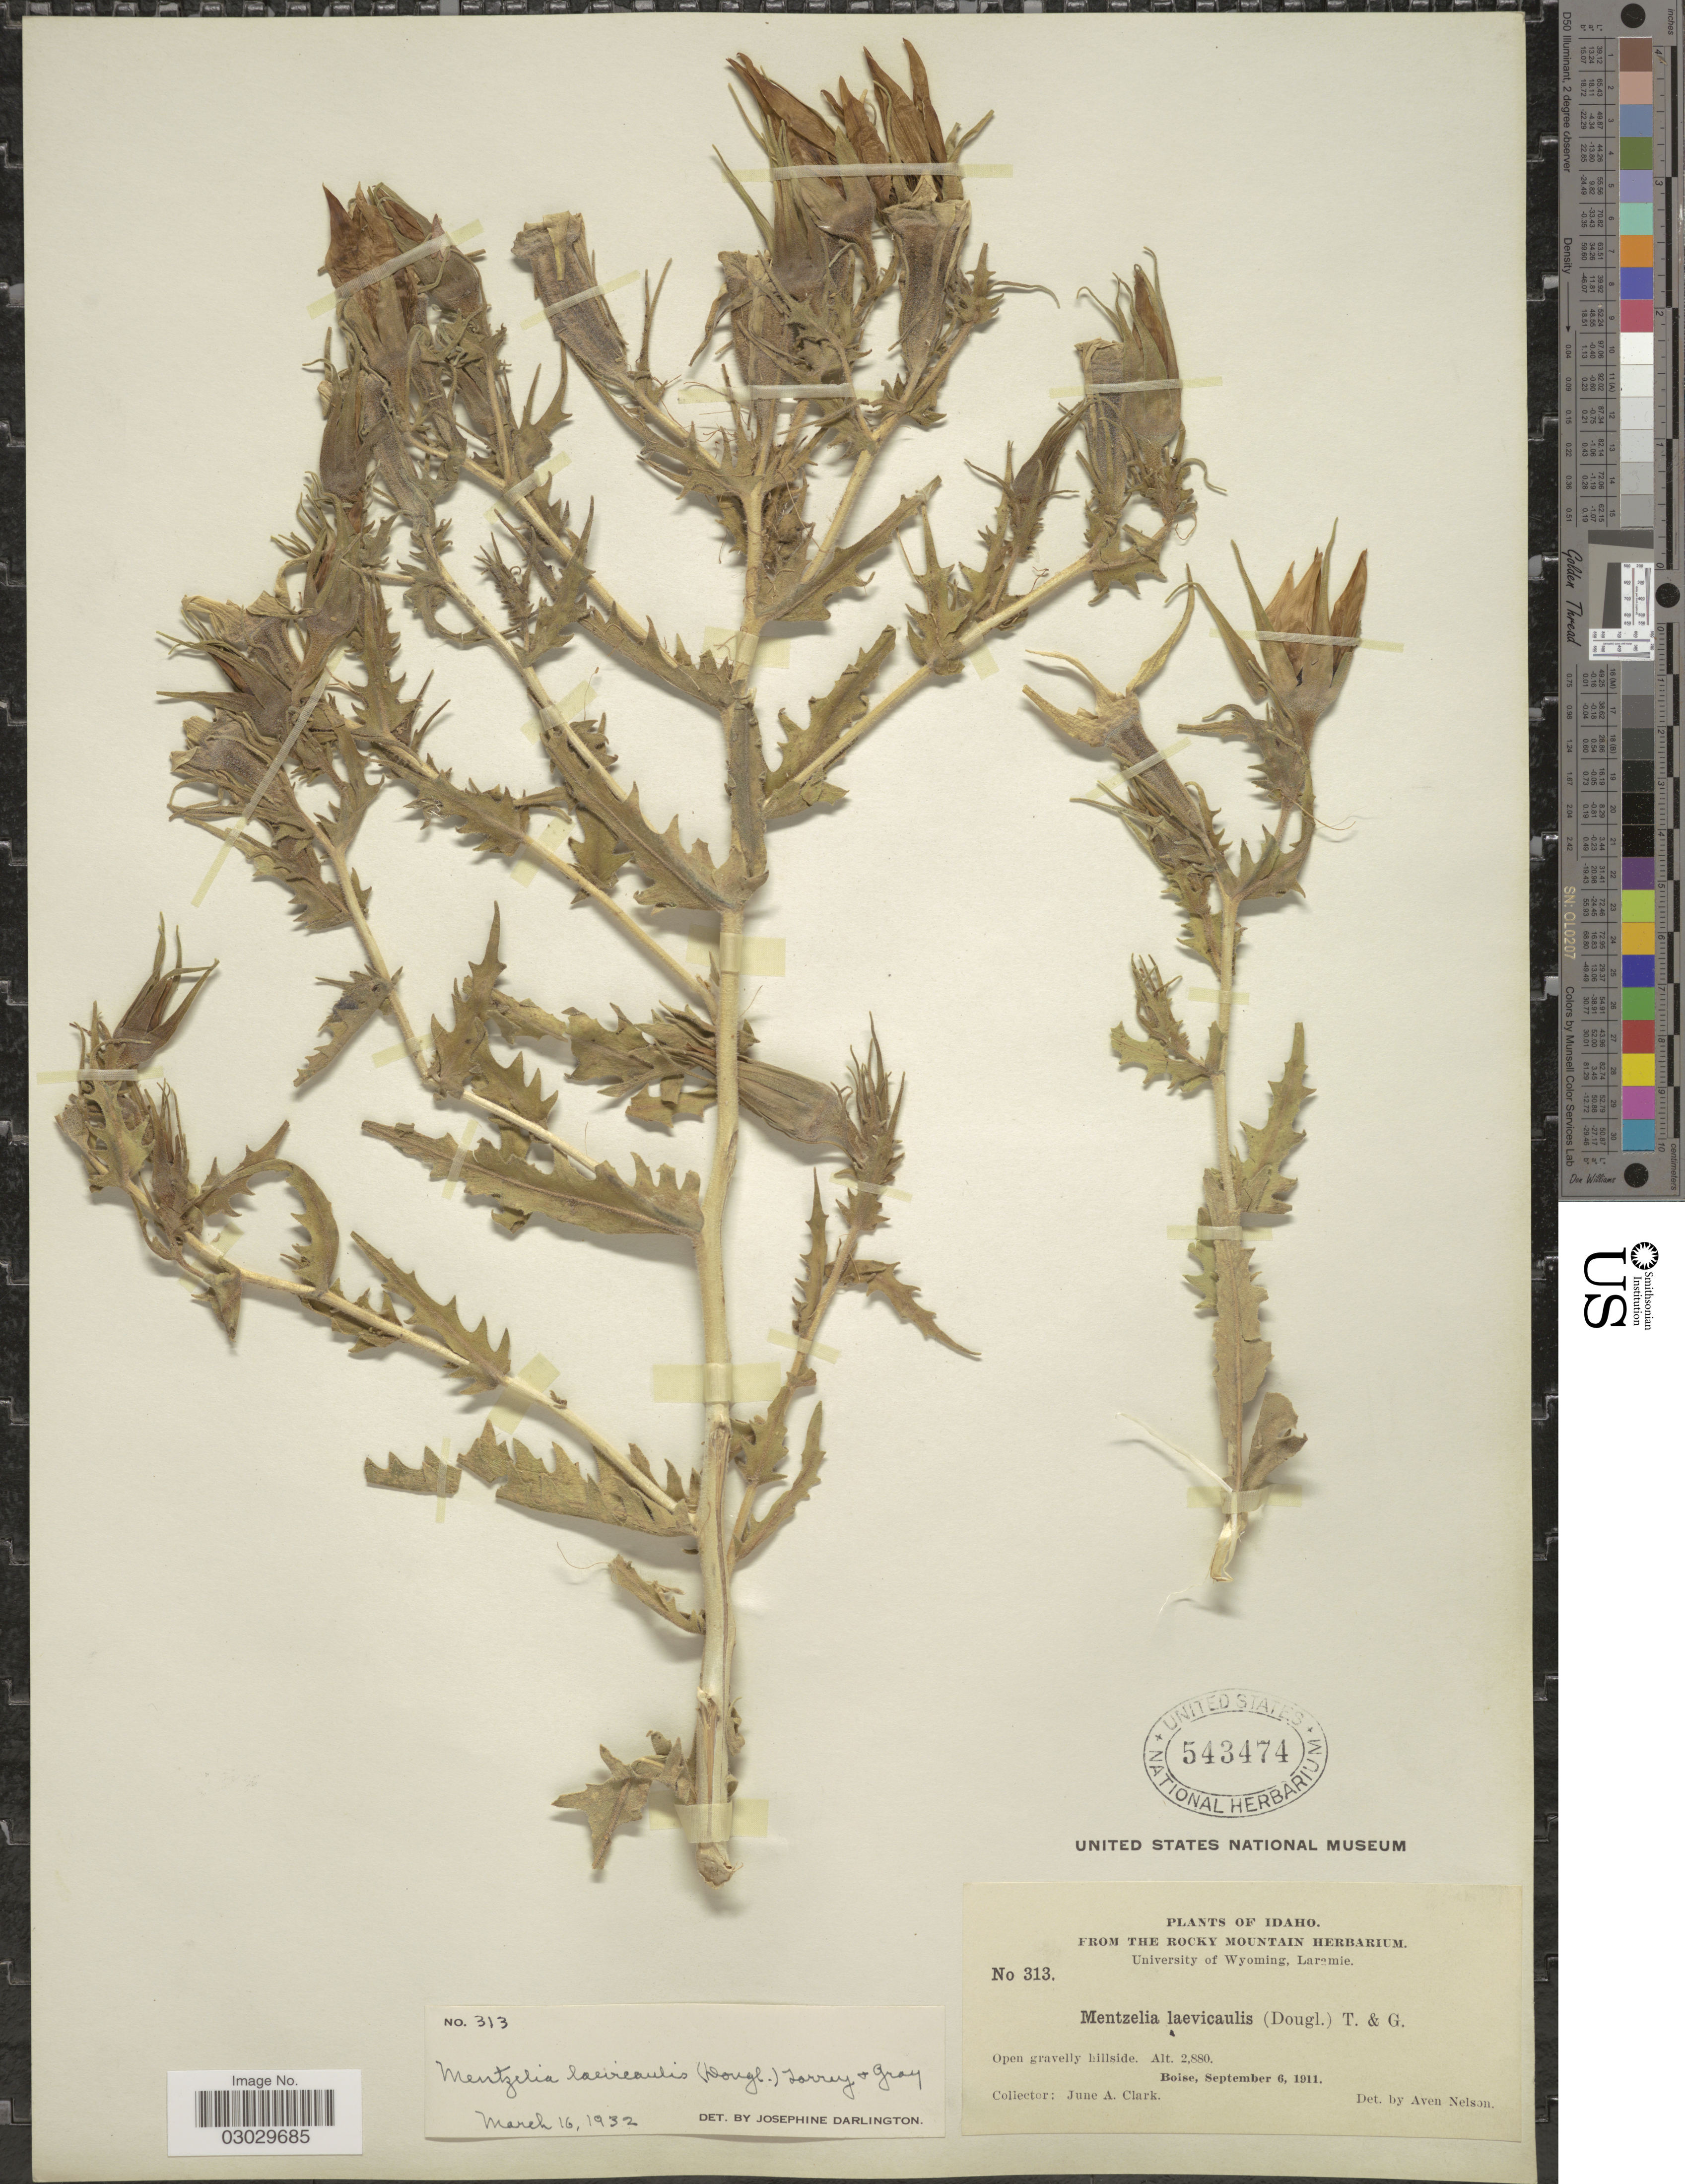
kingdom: Plantae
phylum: Tracheophyta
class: Magnoliopsida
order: Cornales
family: Loasaceae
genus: Mentzelia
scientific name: Mentzelia laevicaulis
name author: (Douglas ex Hook.) Torr. & A. Gray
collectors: J. A. Clark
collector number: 313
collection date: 1911-09-06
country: United States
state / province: Idaho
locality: Boise.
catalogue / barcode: US 543474